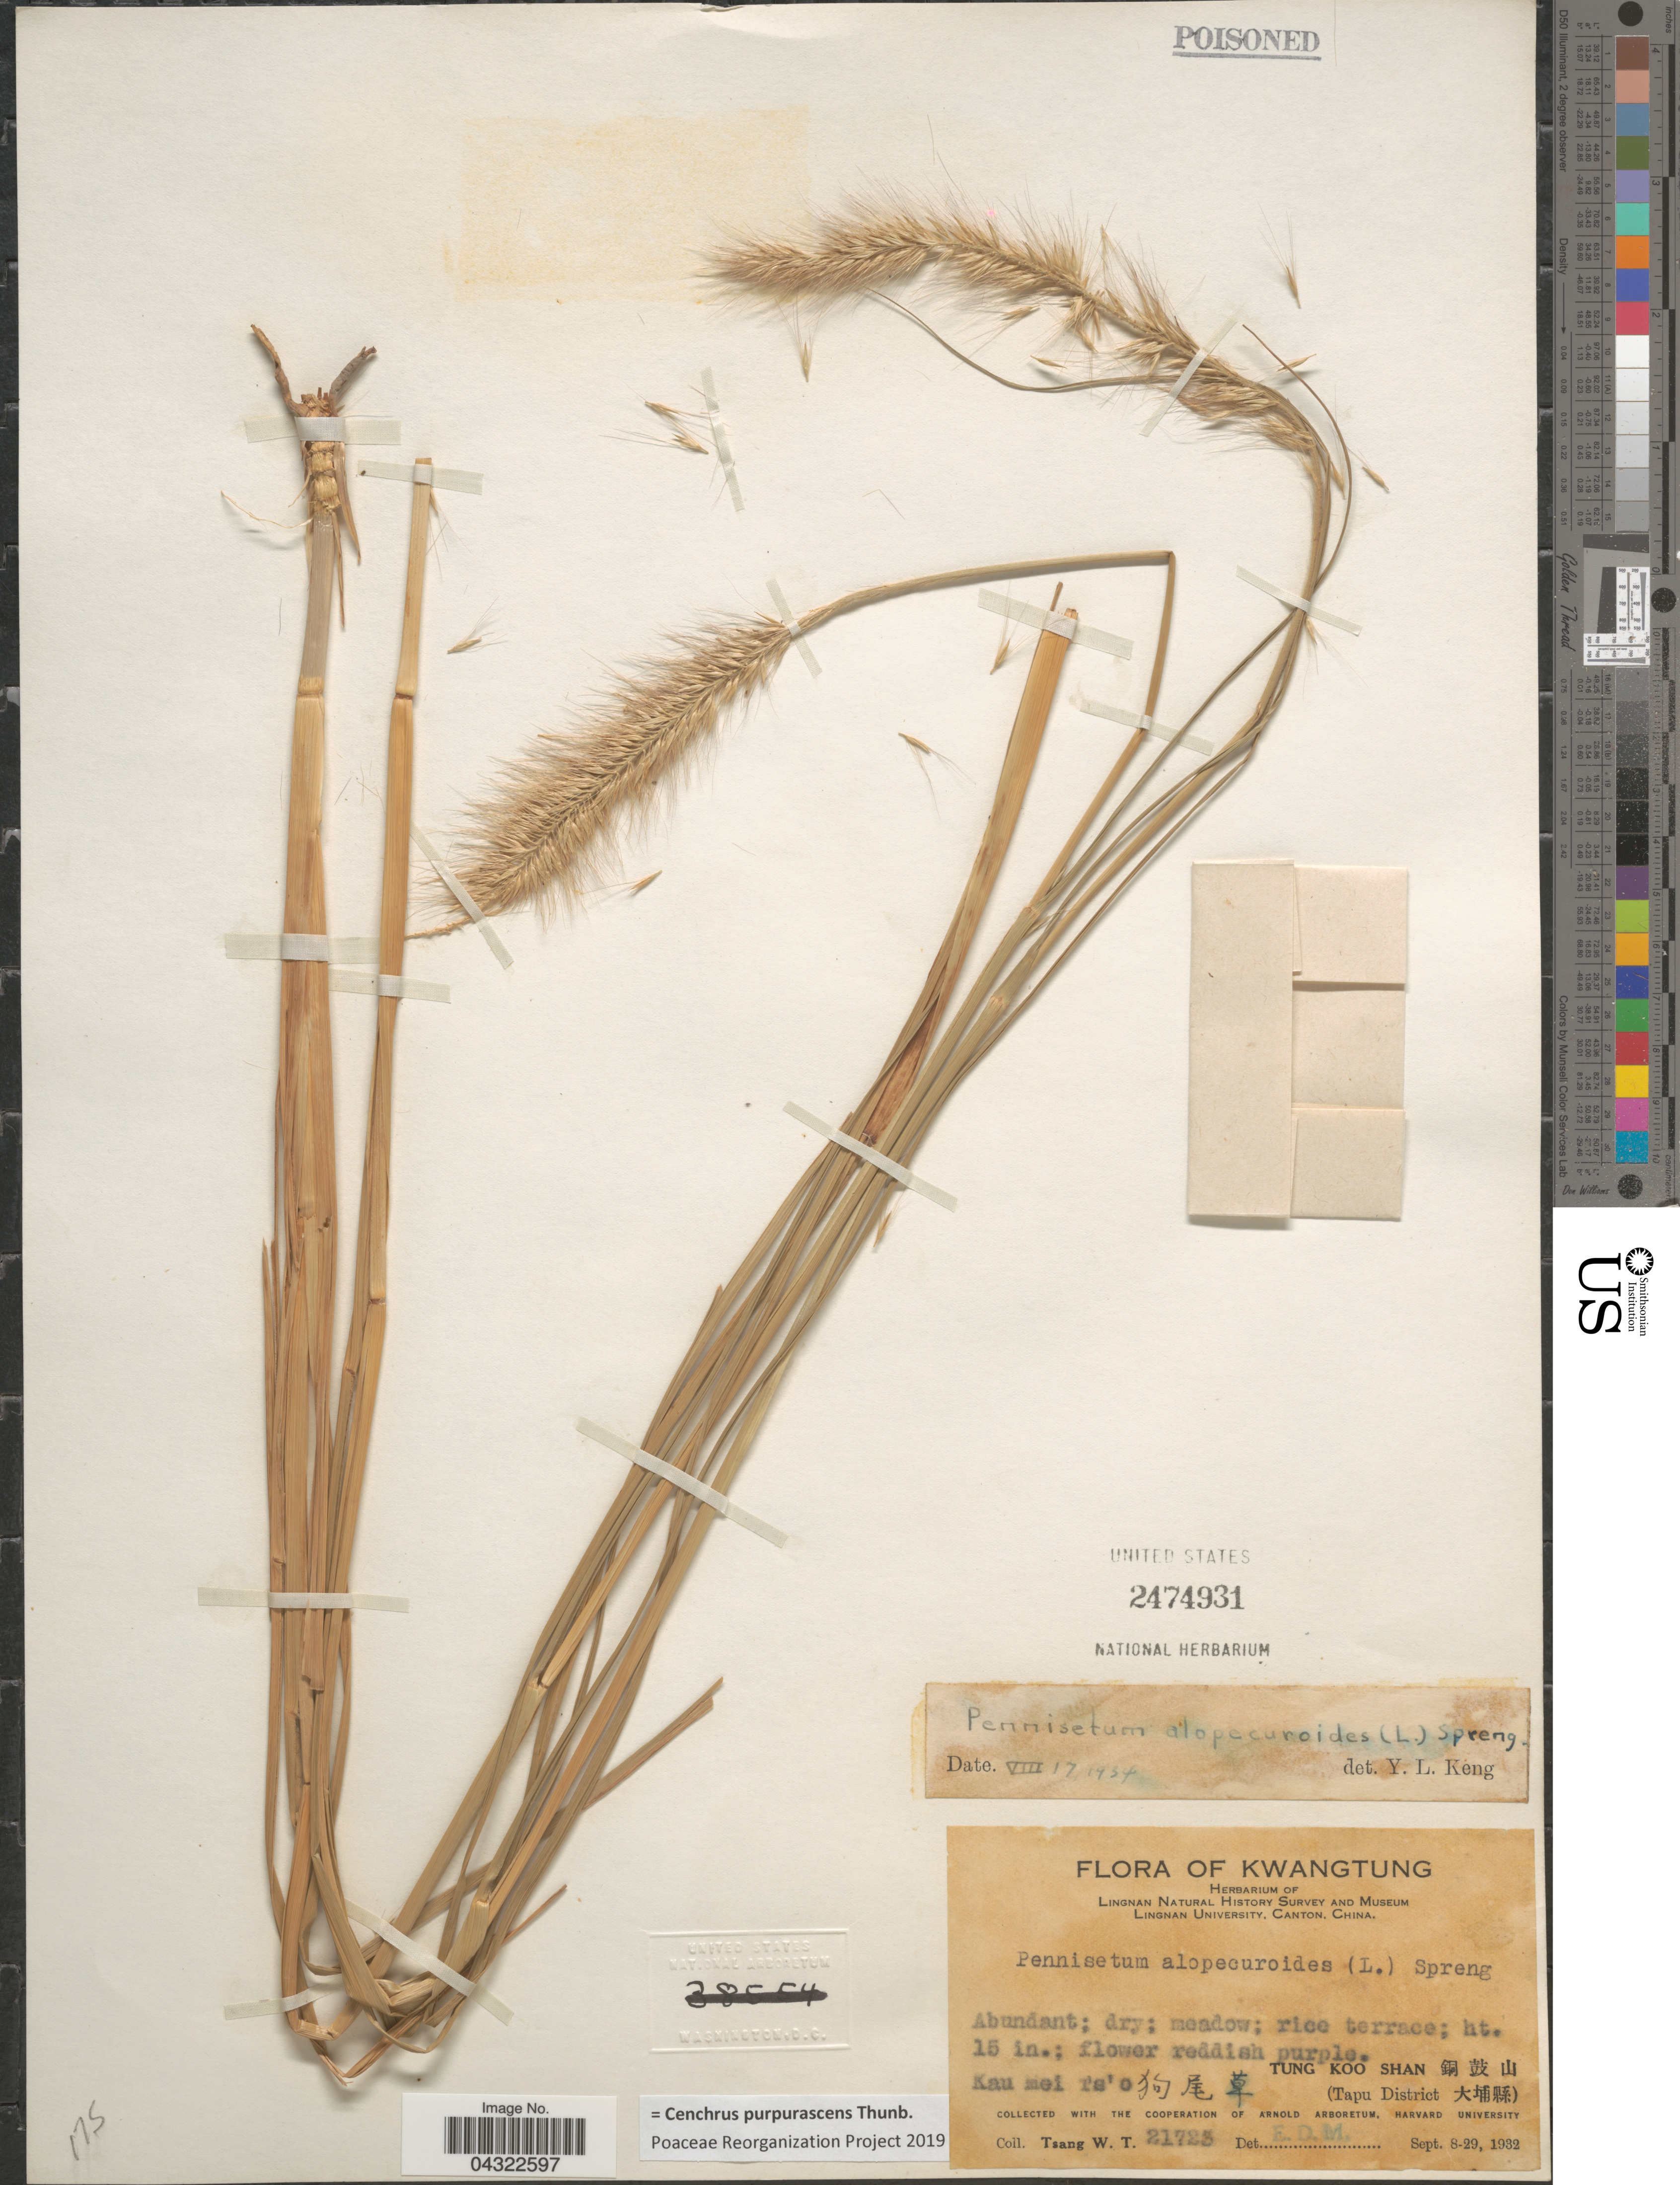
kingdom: Plantae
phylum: Tracheophyta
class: Liliopsida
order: Poales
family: Poaceae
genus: Cenchrus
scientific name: Cenchrus purpurascens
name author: Thunb.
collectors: W. T. Tsang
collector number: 21723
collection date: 1932-09-08/1932-09-29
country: China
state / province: Guangdong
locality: Kwangtung. Kau Mei Ts'o [Foreign script]. Tung Koo Shan [Foreign script] (Tapu District [Foreign script]).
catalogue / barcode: US 2474931